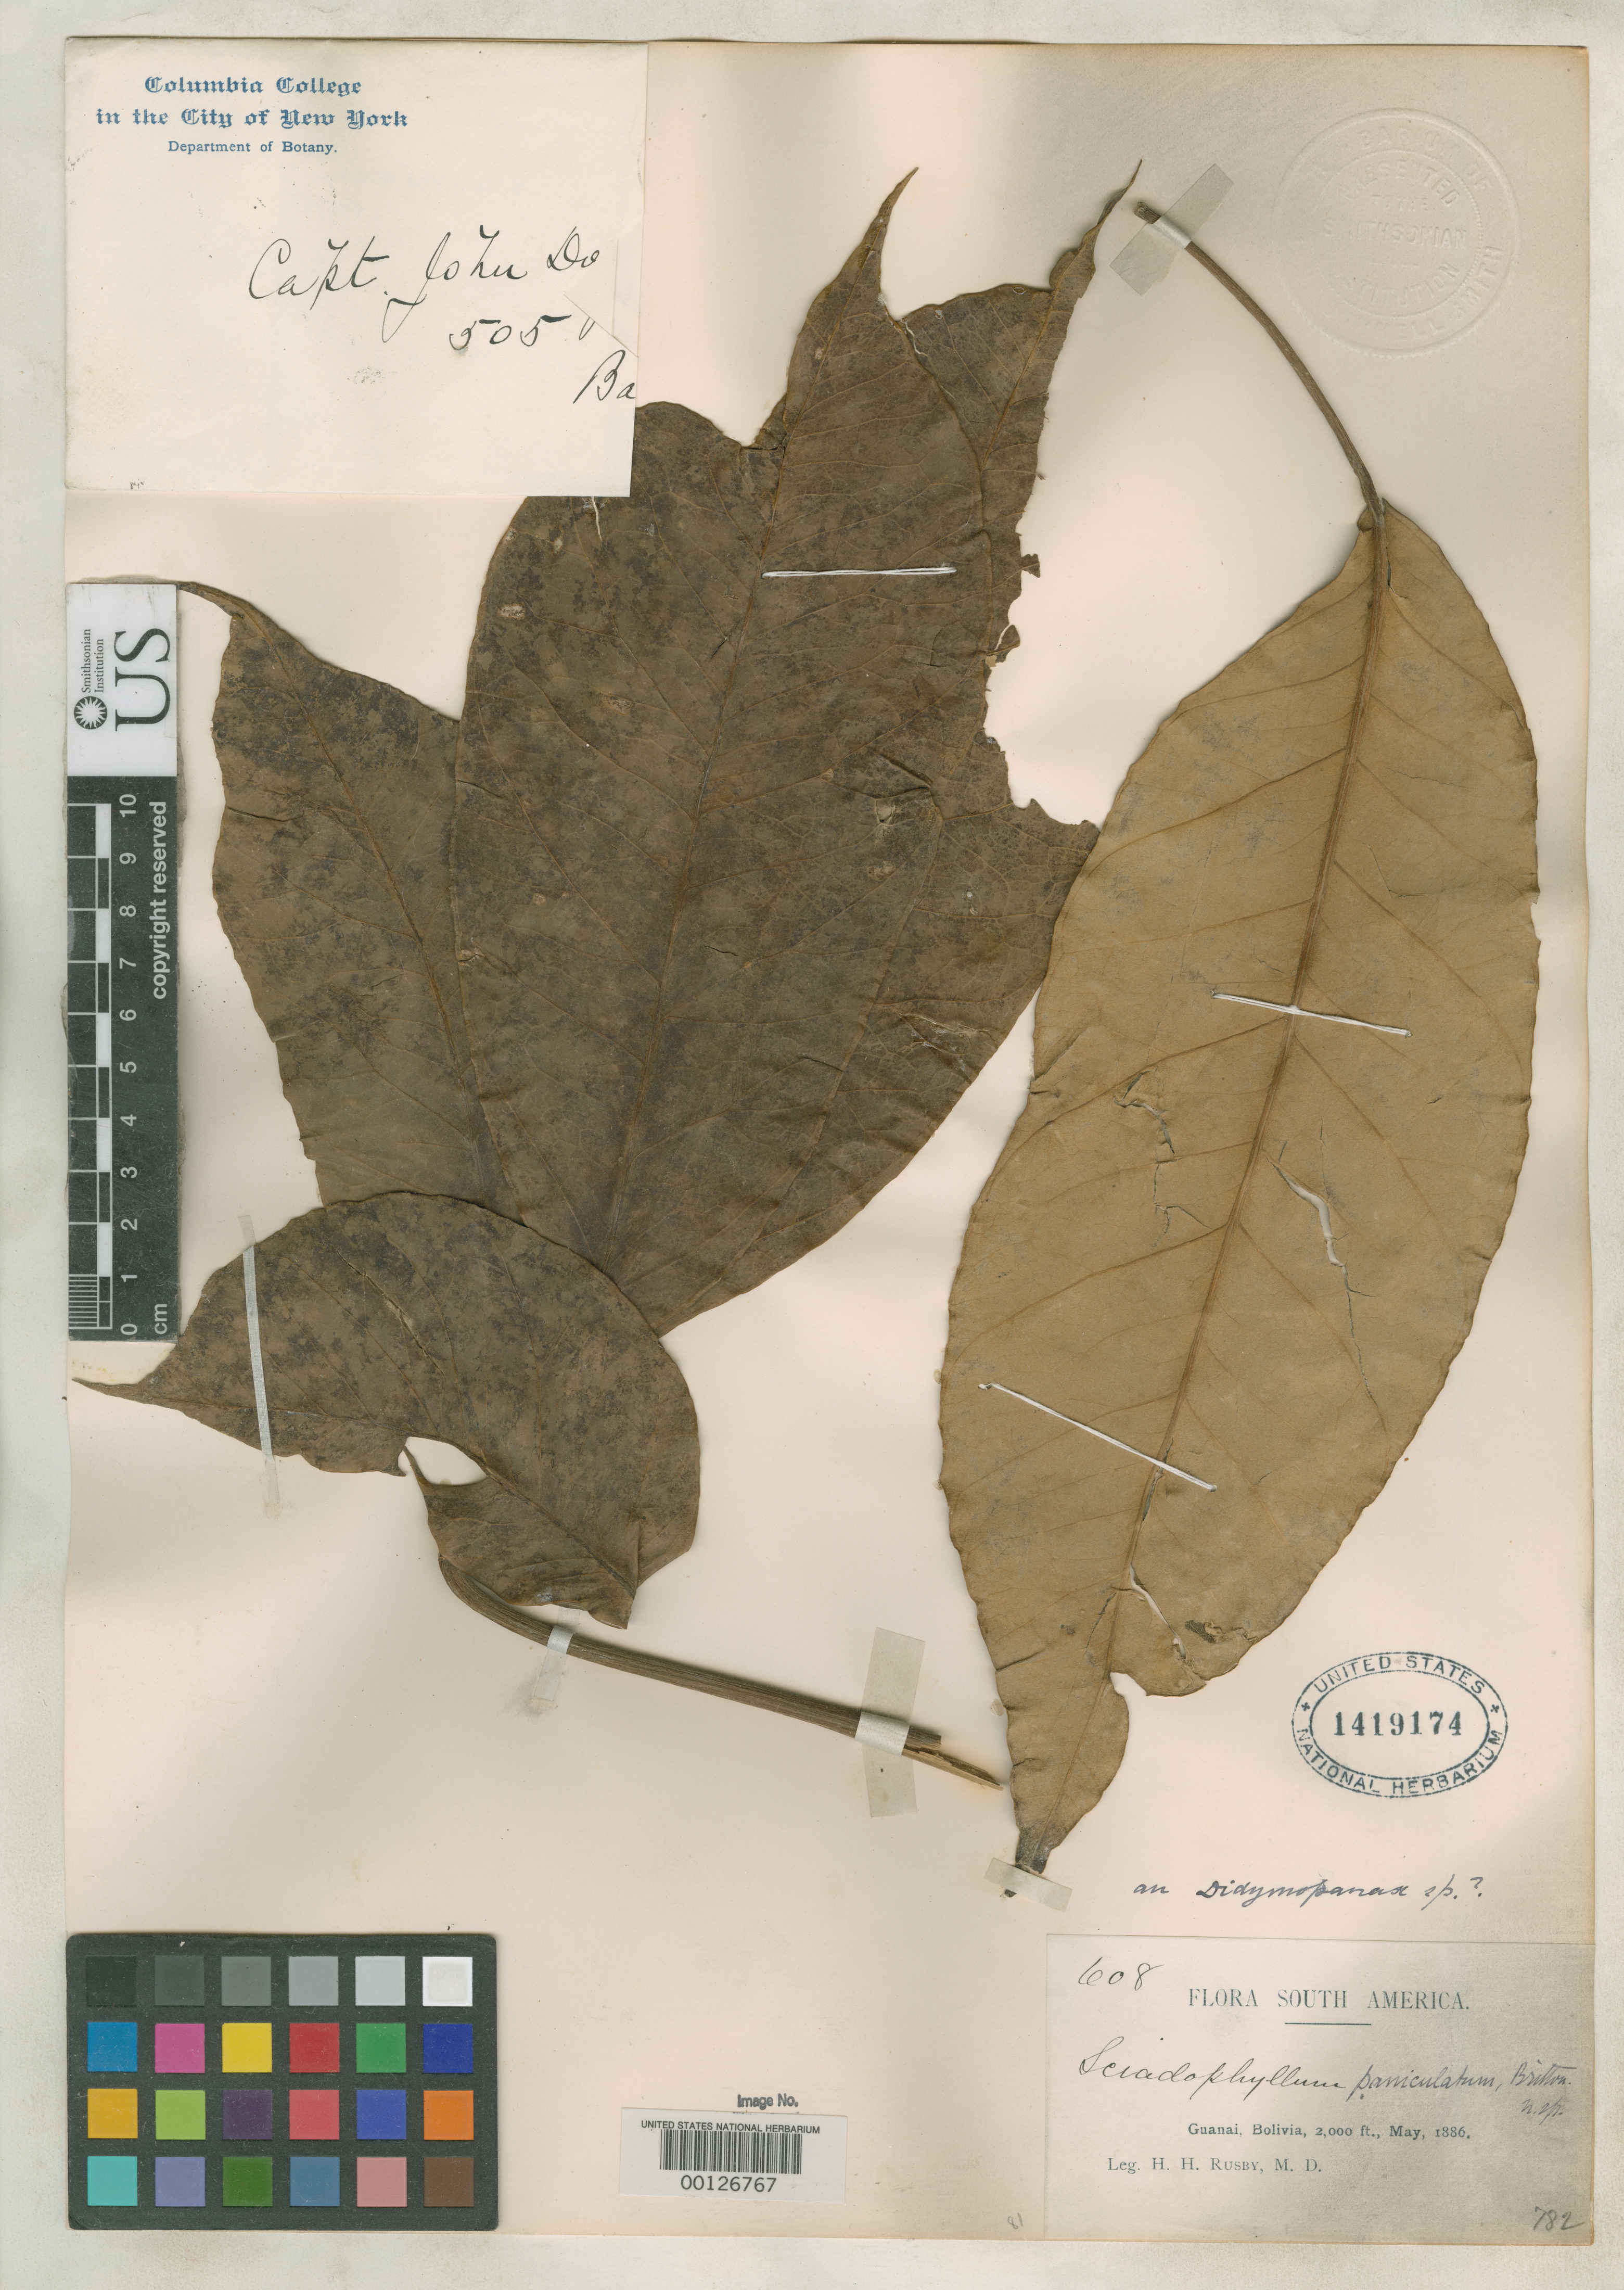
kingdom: Plantae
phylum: Tracheophyta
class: Magnoliopsida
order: Apiales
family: Araliaceae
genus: Sciodaphyllum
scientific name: Sciodaphyllum paniculatum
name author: Britton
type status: Type Collection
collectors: H. H. Rusby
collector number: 608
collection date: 1886-05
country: Bolivia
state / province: La Páz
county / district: Larecaja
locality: Guanay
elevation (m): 610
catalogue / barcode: US 1419174